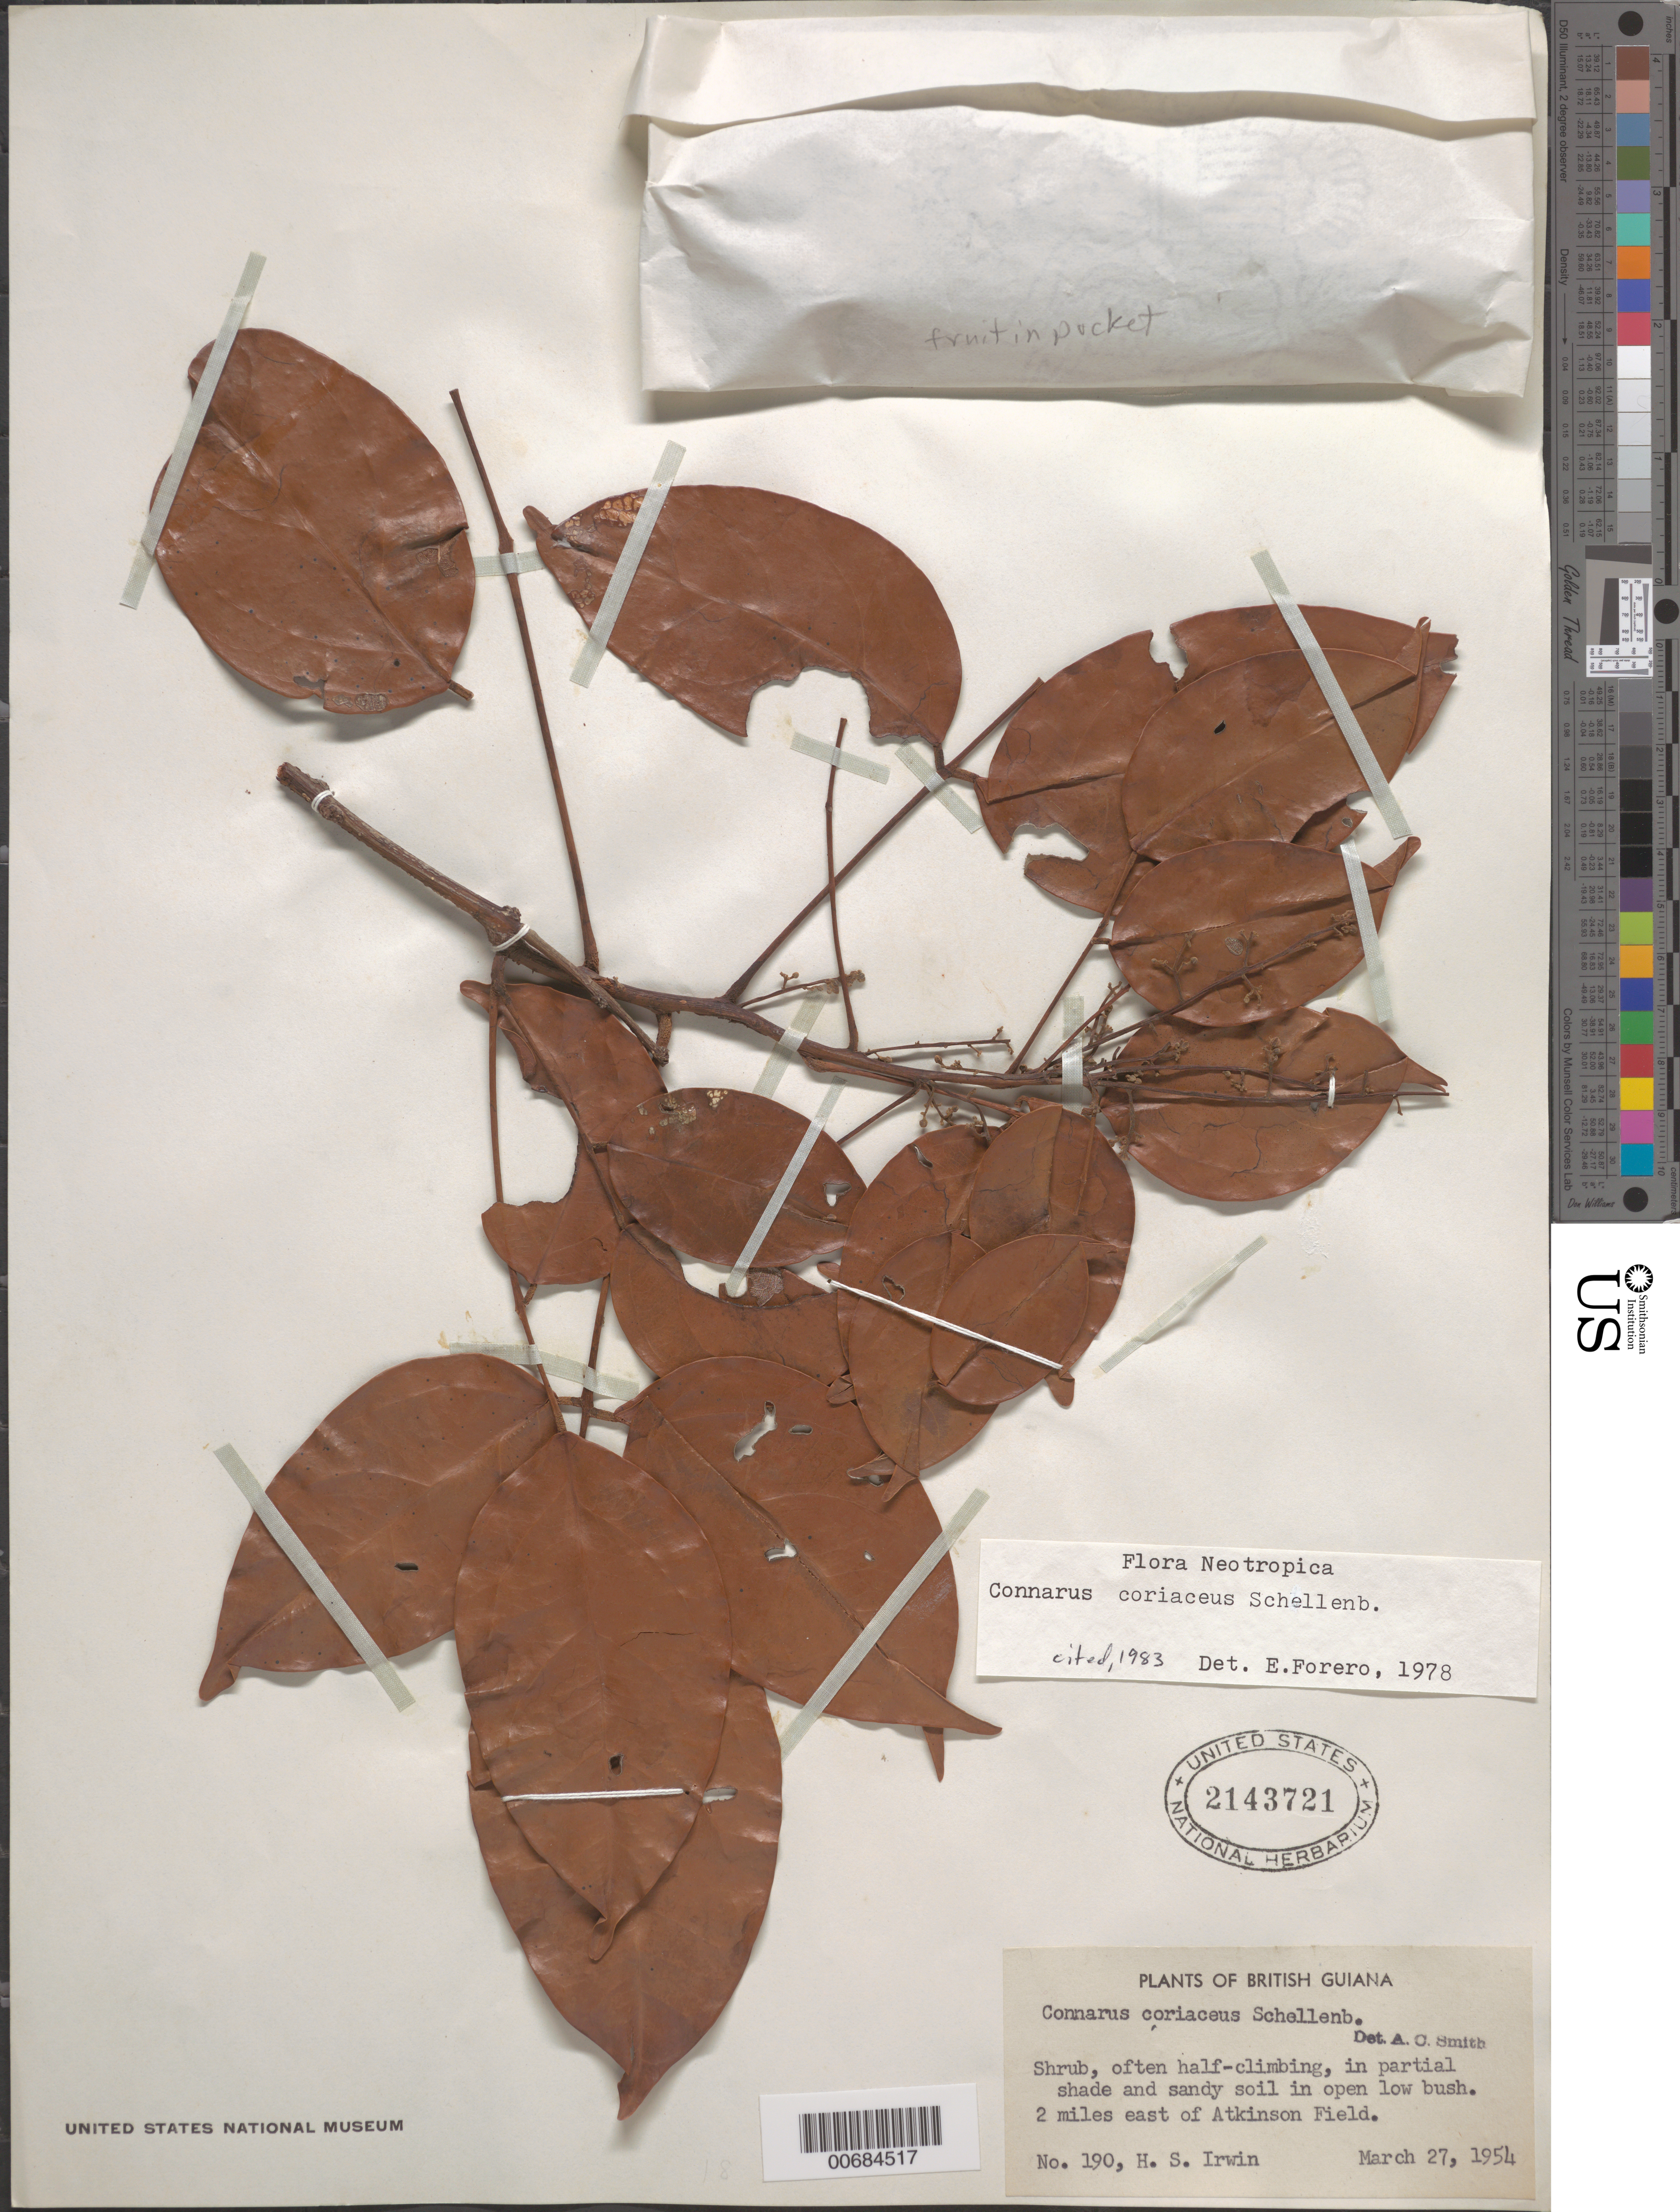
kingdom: Plantae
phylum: Tracheophyta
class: Magnoliopsida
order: Oxalidales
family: Connaraceae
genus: Connarus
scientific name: Connarus coriaceus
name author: G. Schellenb.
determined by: Smith, A. C.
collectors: H. Irwin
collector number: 190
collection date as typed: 27-Mar-54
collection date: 1954-03-27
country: Guyana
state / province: Demerara-Mahaica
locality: Atkinson Field, 2 mi. E of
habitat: Partial shade and sandy soil in open low bush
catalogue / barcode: US 2143721